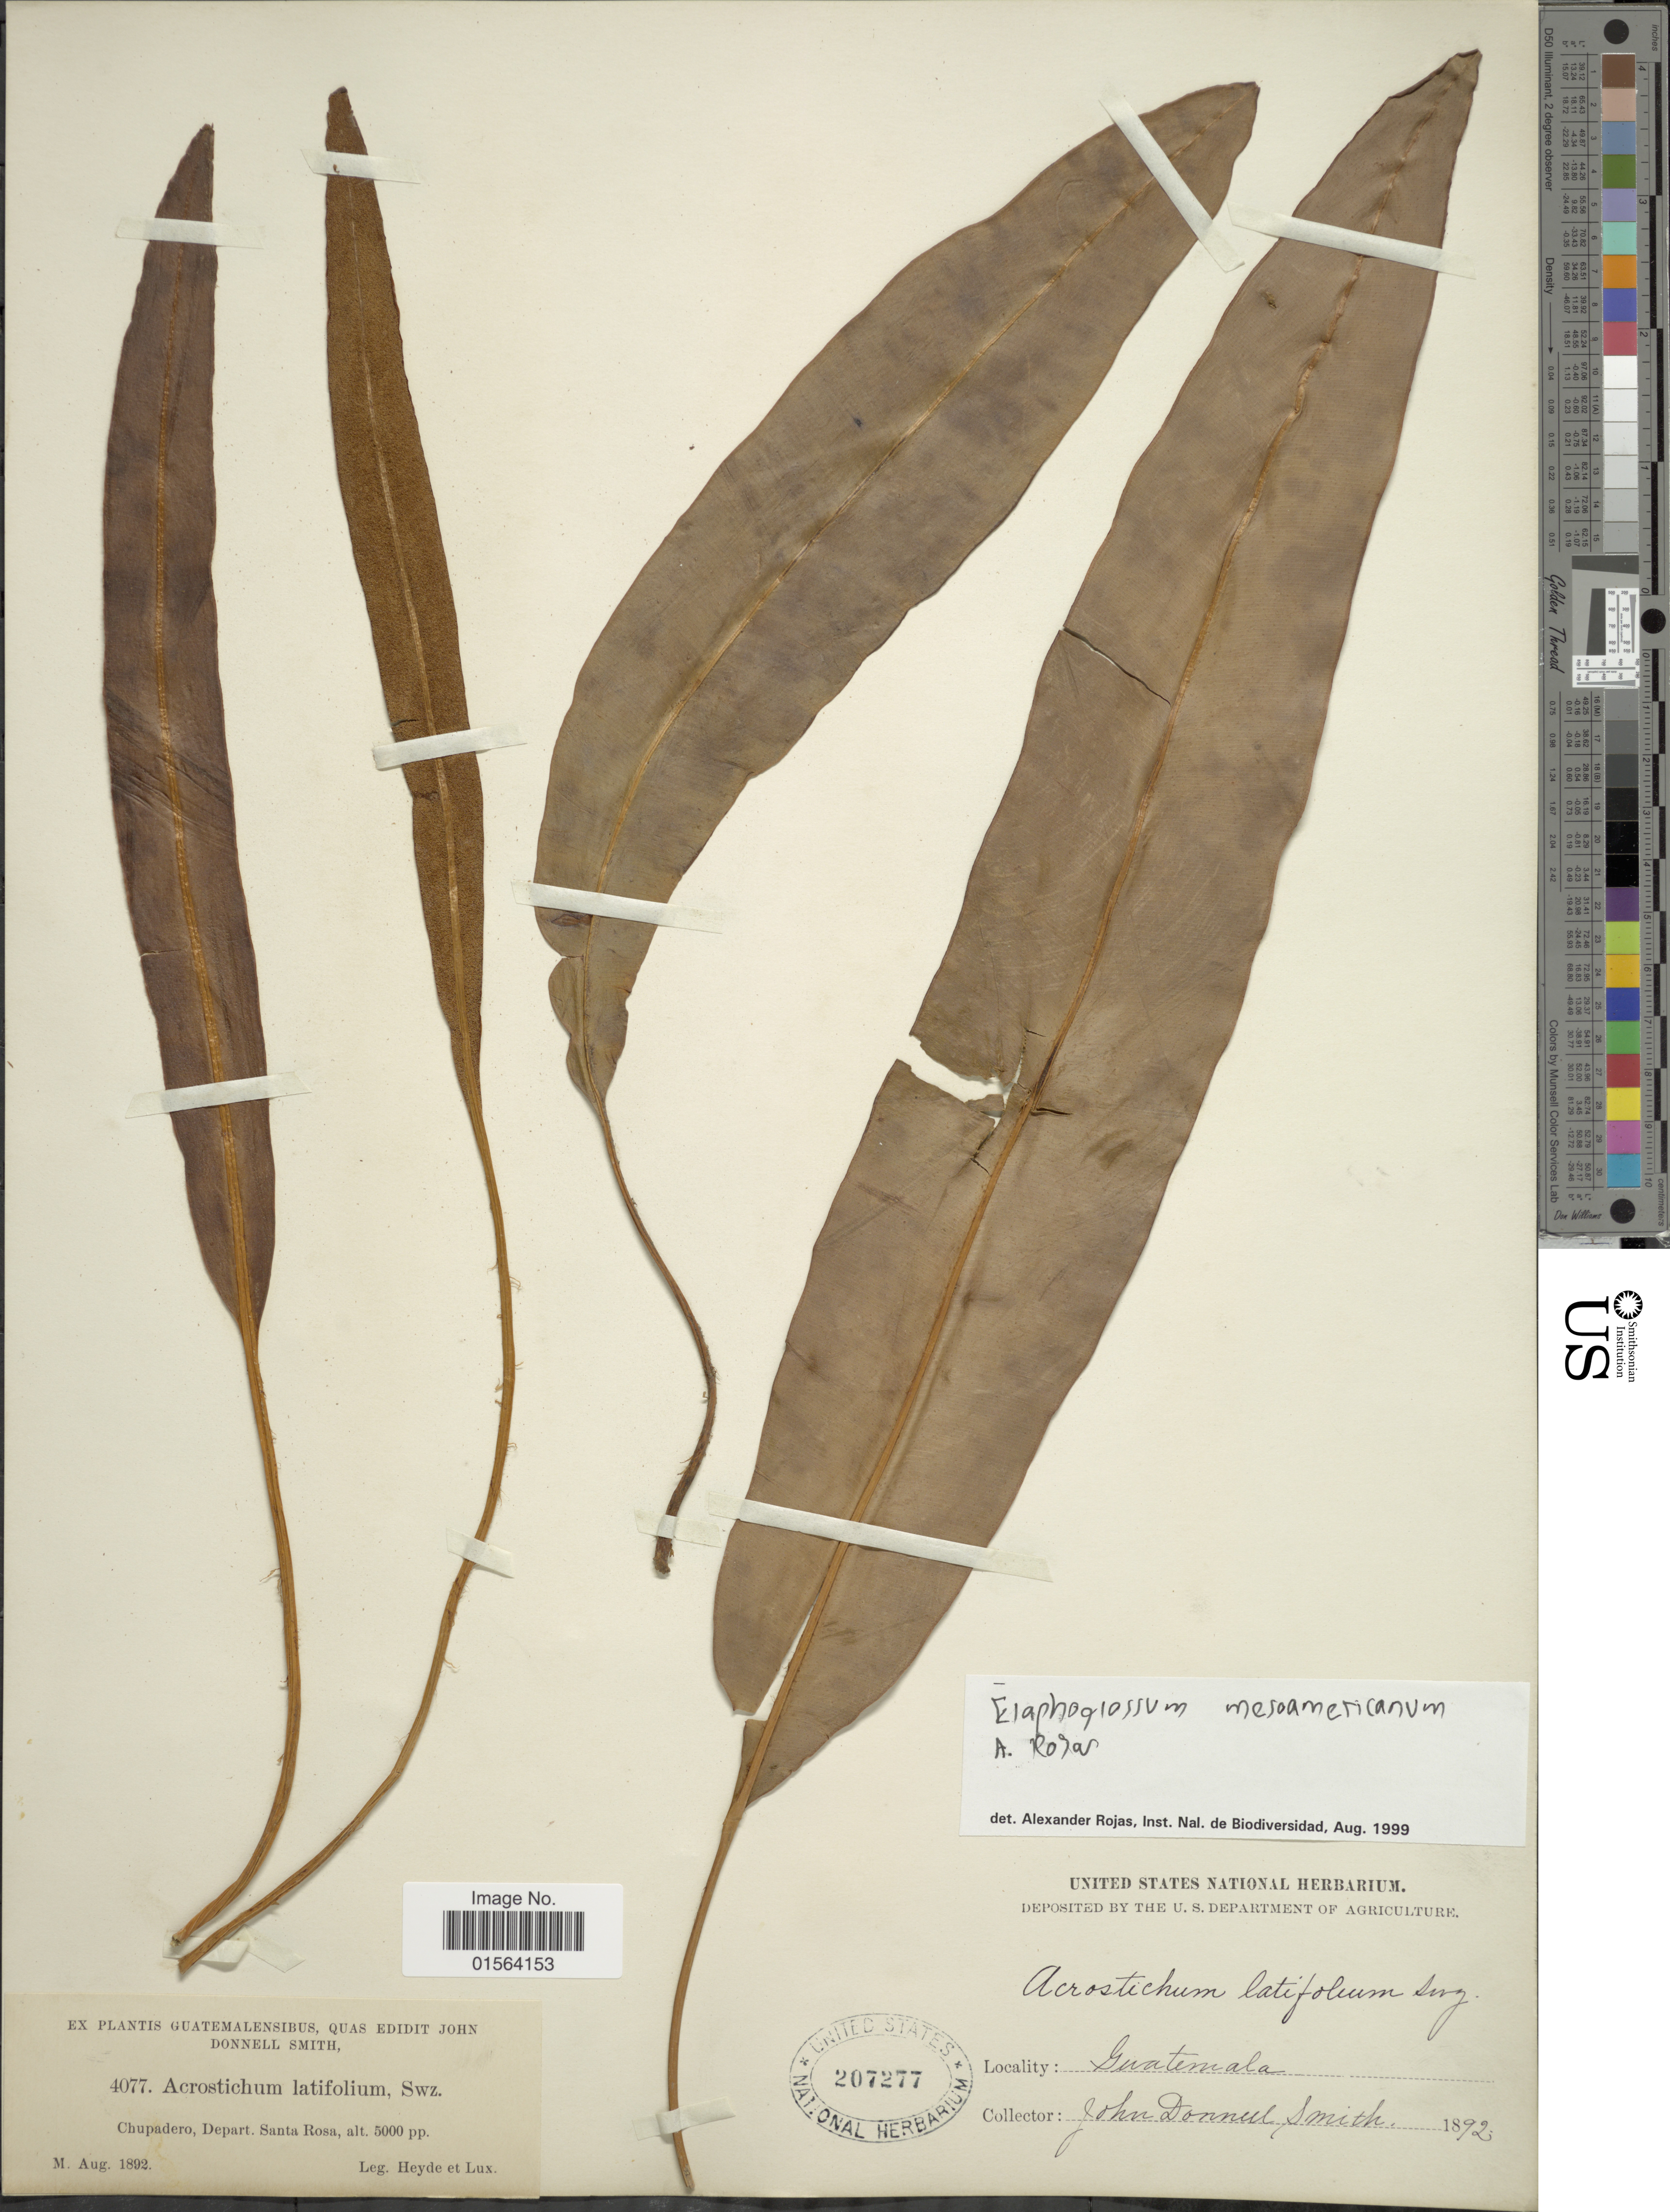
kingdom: Plantae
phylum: Tracheophyta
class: Polypodiopsida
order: Polypodiales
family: Dryopteridaceae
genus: Elaphoglossum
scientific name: Elaphoglossum latifolium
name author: (Sw.) J. Sm.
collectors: Heyde, Lux & J. Donnell Smith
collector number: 4077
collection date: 1892-08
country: Guatemala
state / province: Santa Rosa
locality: Guatemalensibus, Chupadero, Depart. Santa Rosa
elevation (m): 1524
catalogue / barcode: US 207277